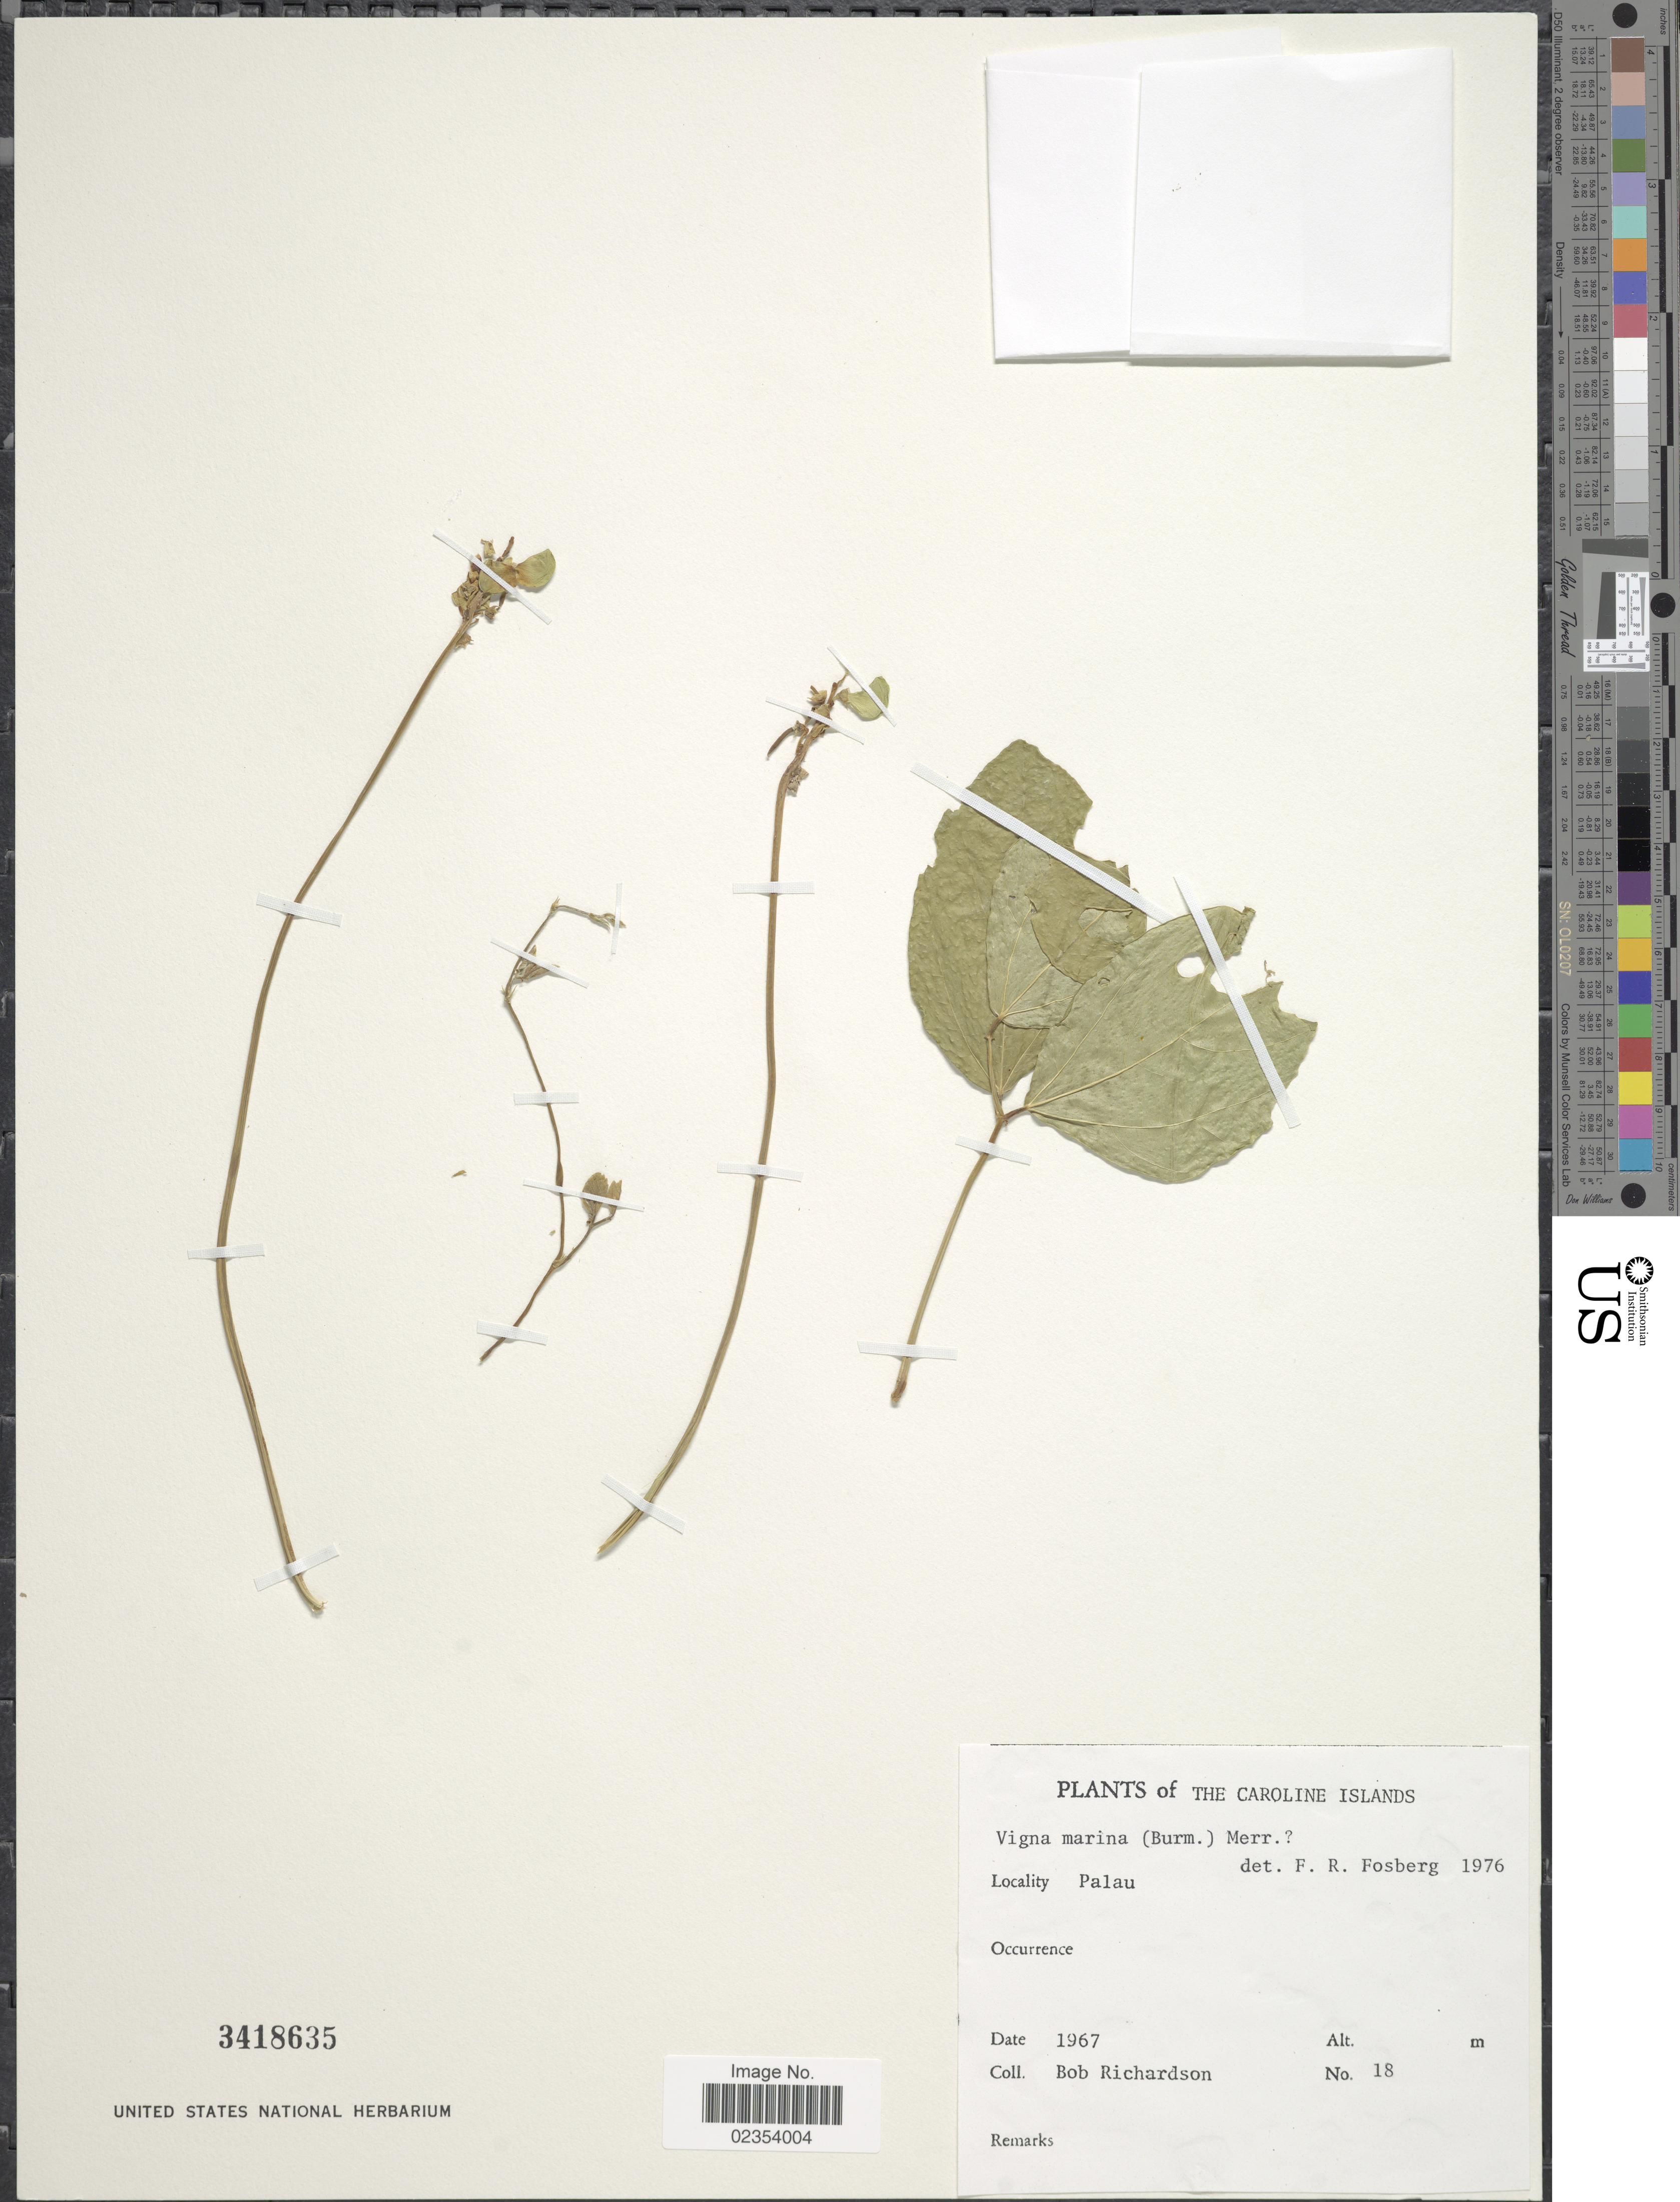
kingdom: Plantae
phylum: Tracheophyta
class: Magnoliopsida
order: Fabales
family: Fabaceae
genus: Vigna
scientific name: Vigna marina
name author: (Burm.) Merr.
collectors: B. Richardson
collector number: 18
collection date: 1967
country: Palau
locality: Caroline Islands. Palau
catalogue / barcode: US 3418635